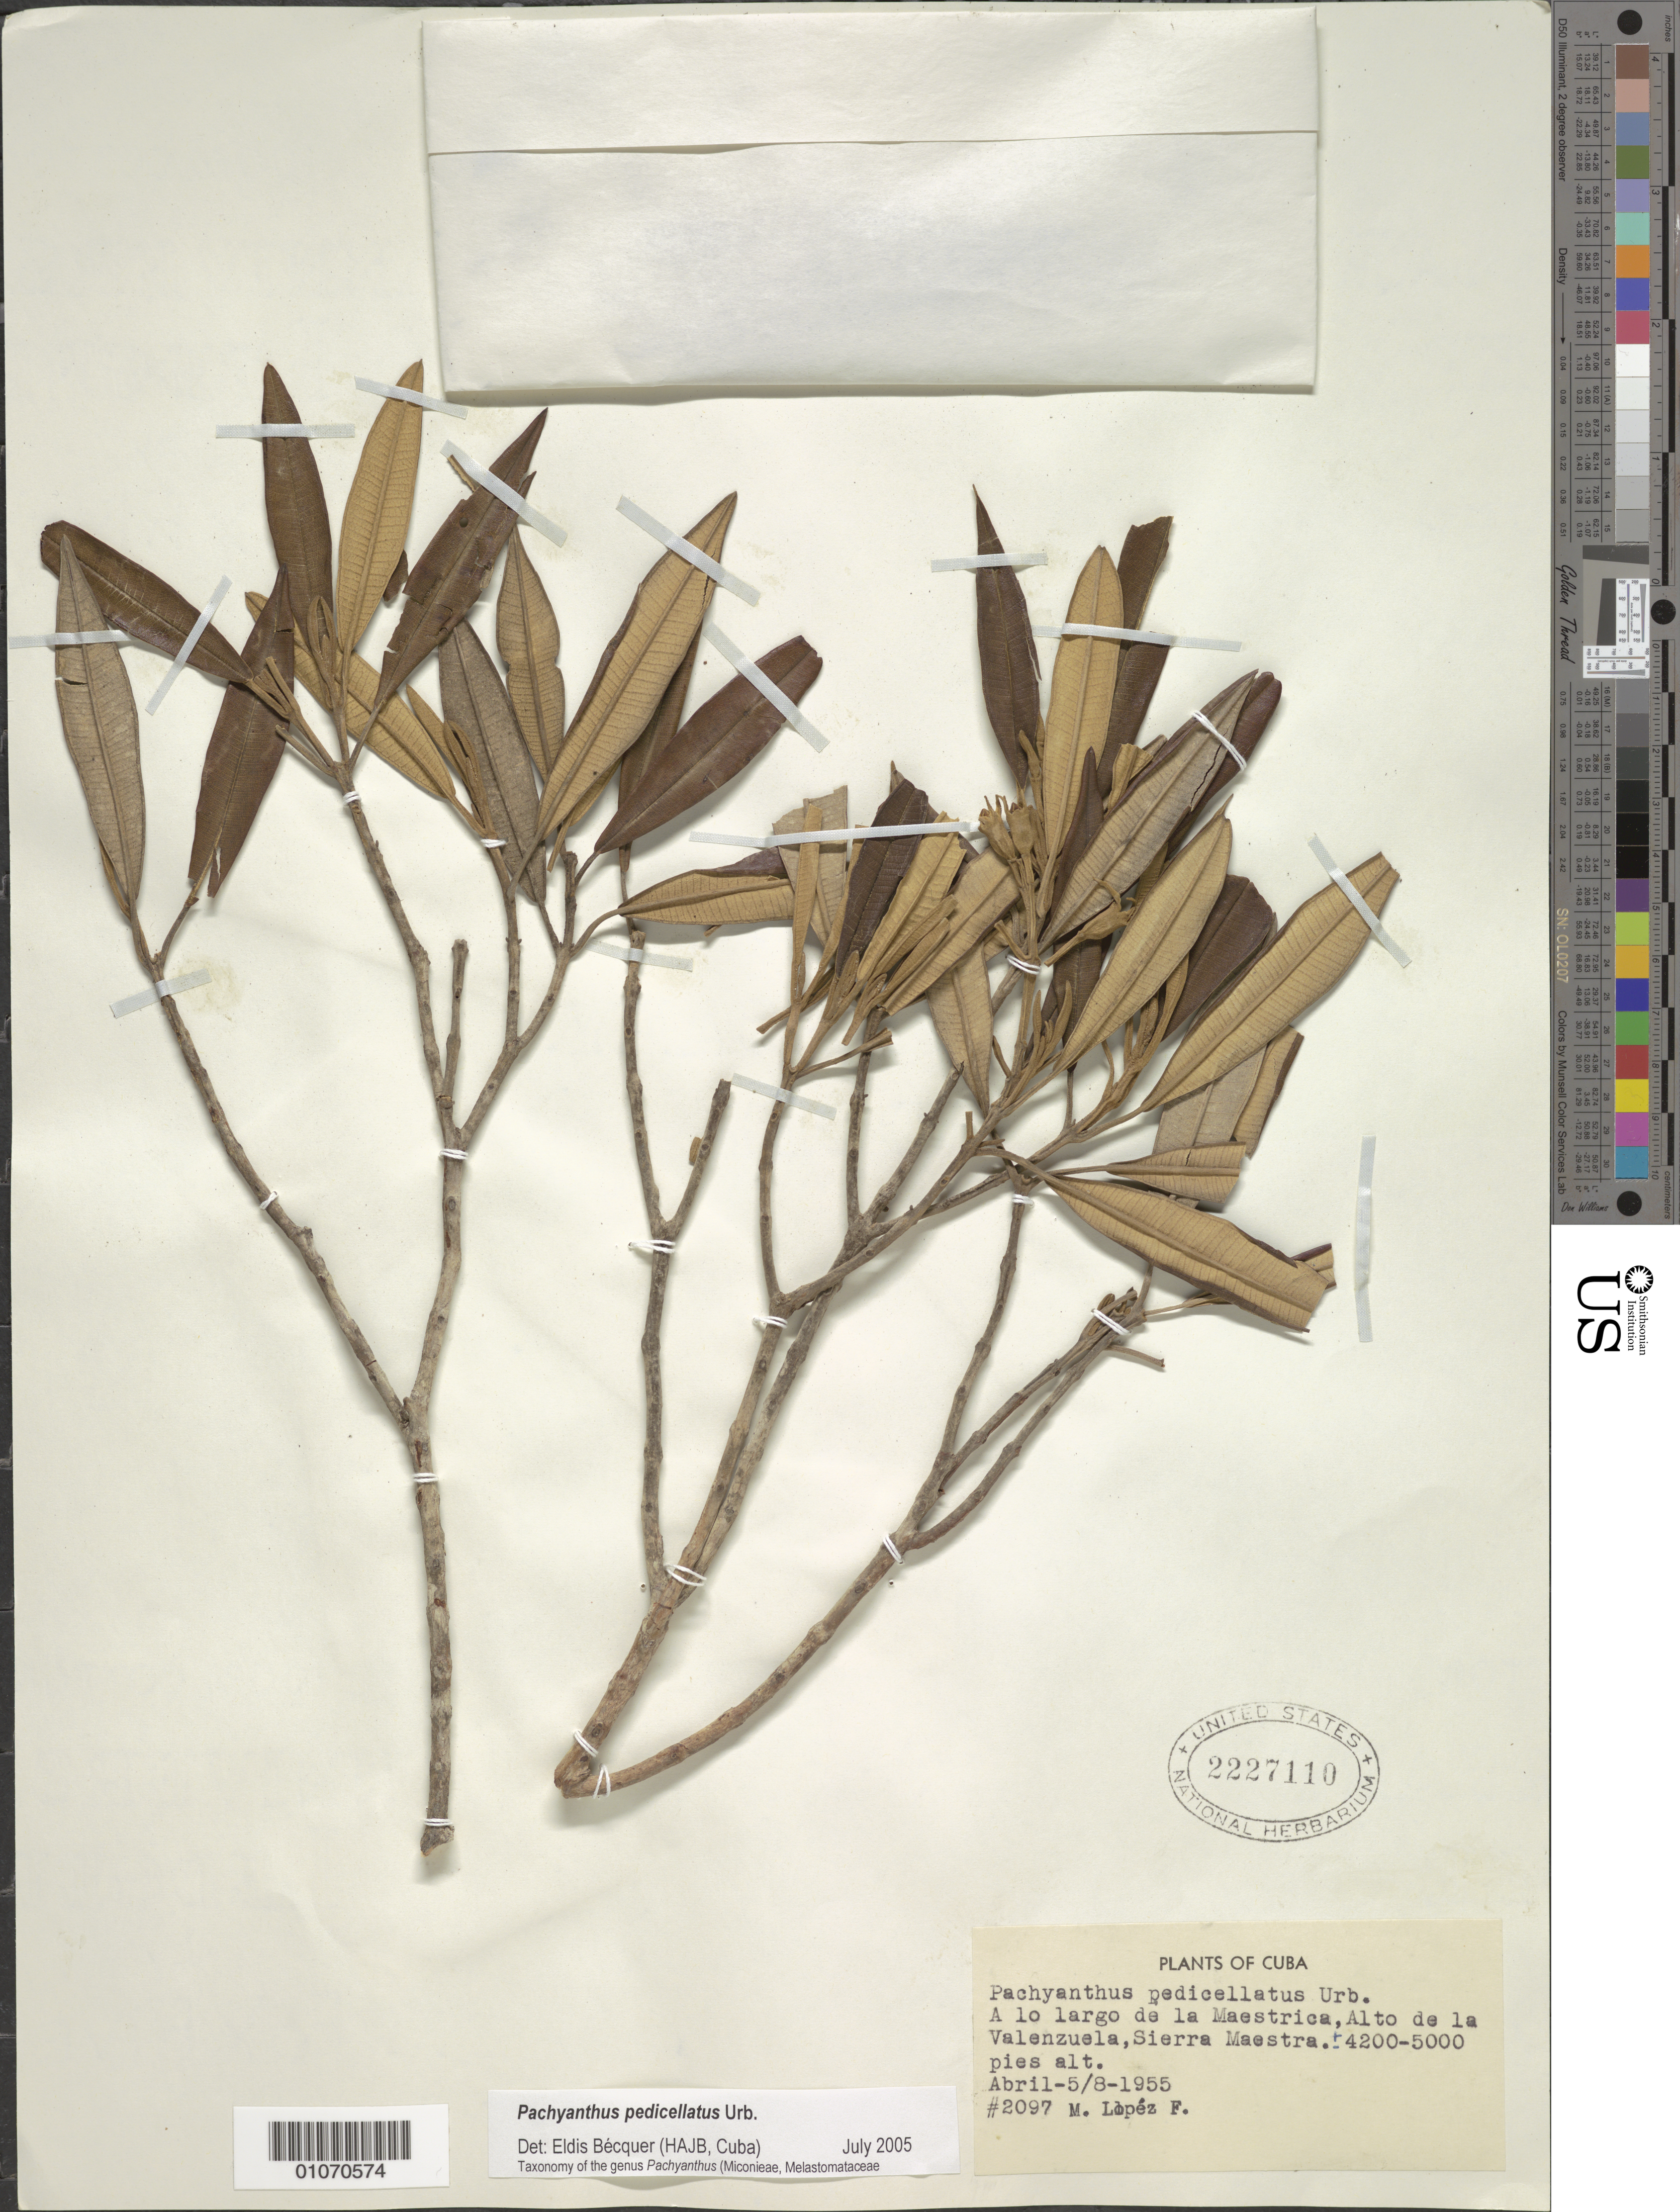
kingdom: Plantae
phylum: Tracheophyta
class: Magnoliopsida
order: Myrtales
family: Melastomataceae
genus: Miconia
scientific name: Miconia pseudopedicellata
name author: Judd & Bécquer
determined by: Judd, Walter S.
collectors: M. López Figueiras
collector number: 2097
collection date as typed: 05 Apr 1955 to 08 Apr 1955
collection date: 1955-04-05/1955-04-08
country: Cuba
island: Cuba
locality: Sierra Maestra, a lo largo de la maestrica, alto de la Valenzuela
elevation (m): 1280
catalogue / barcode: US 2227110